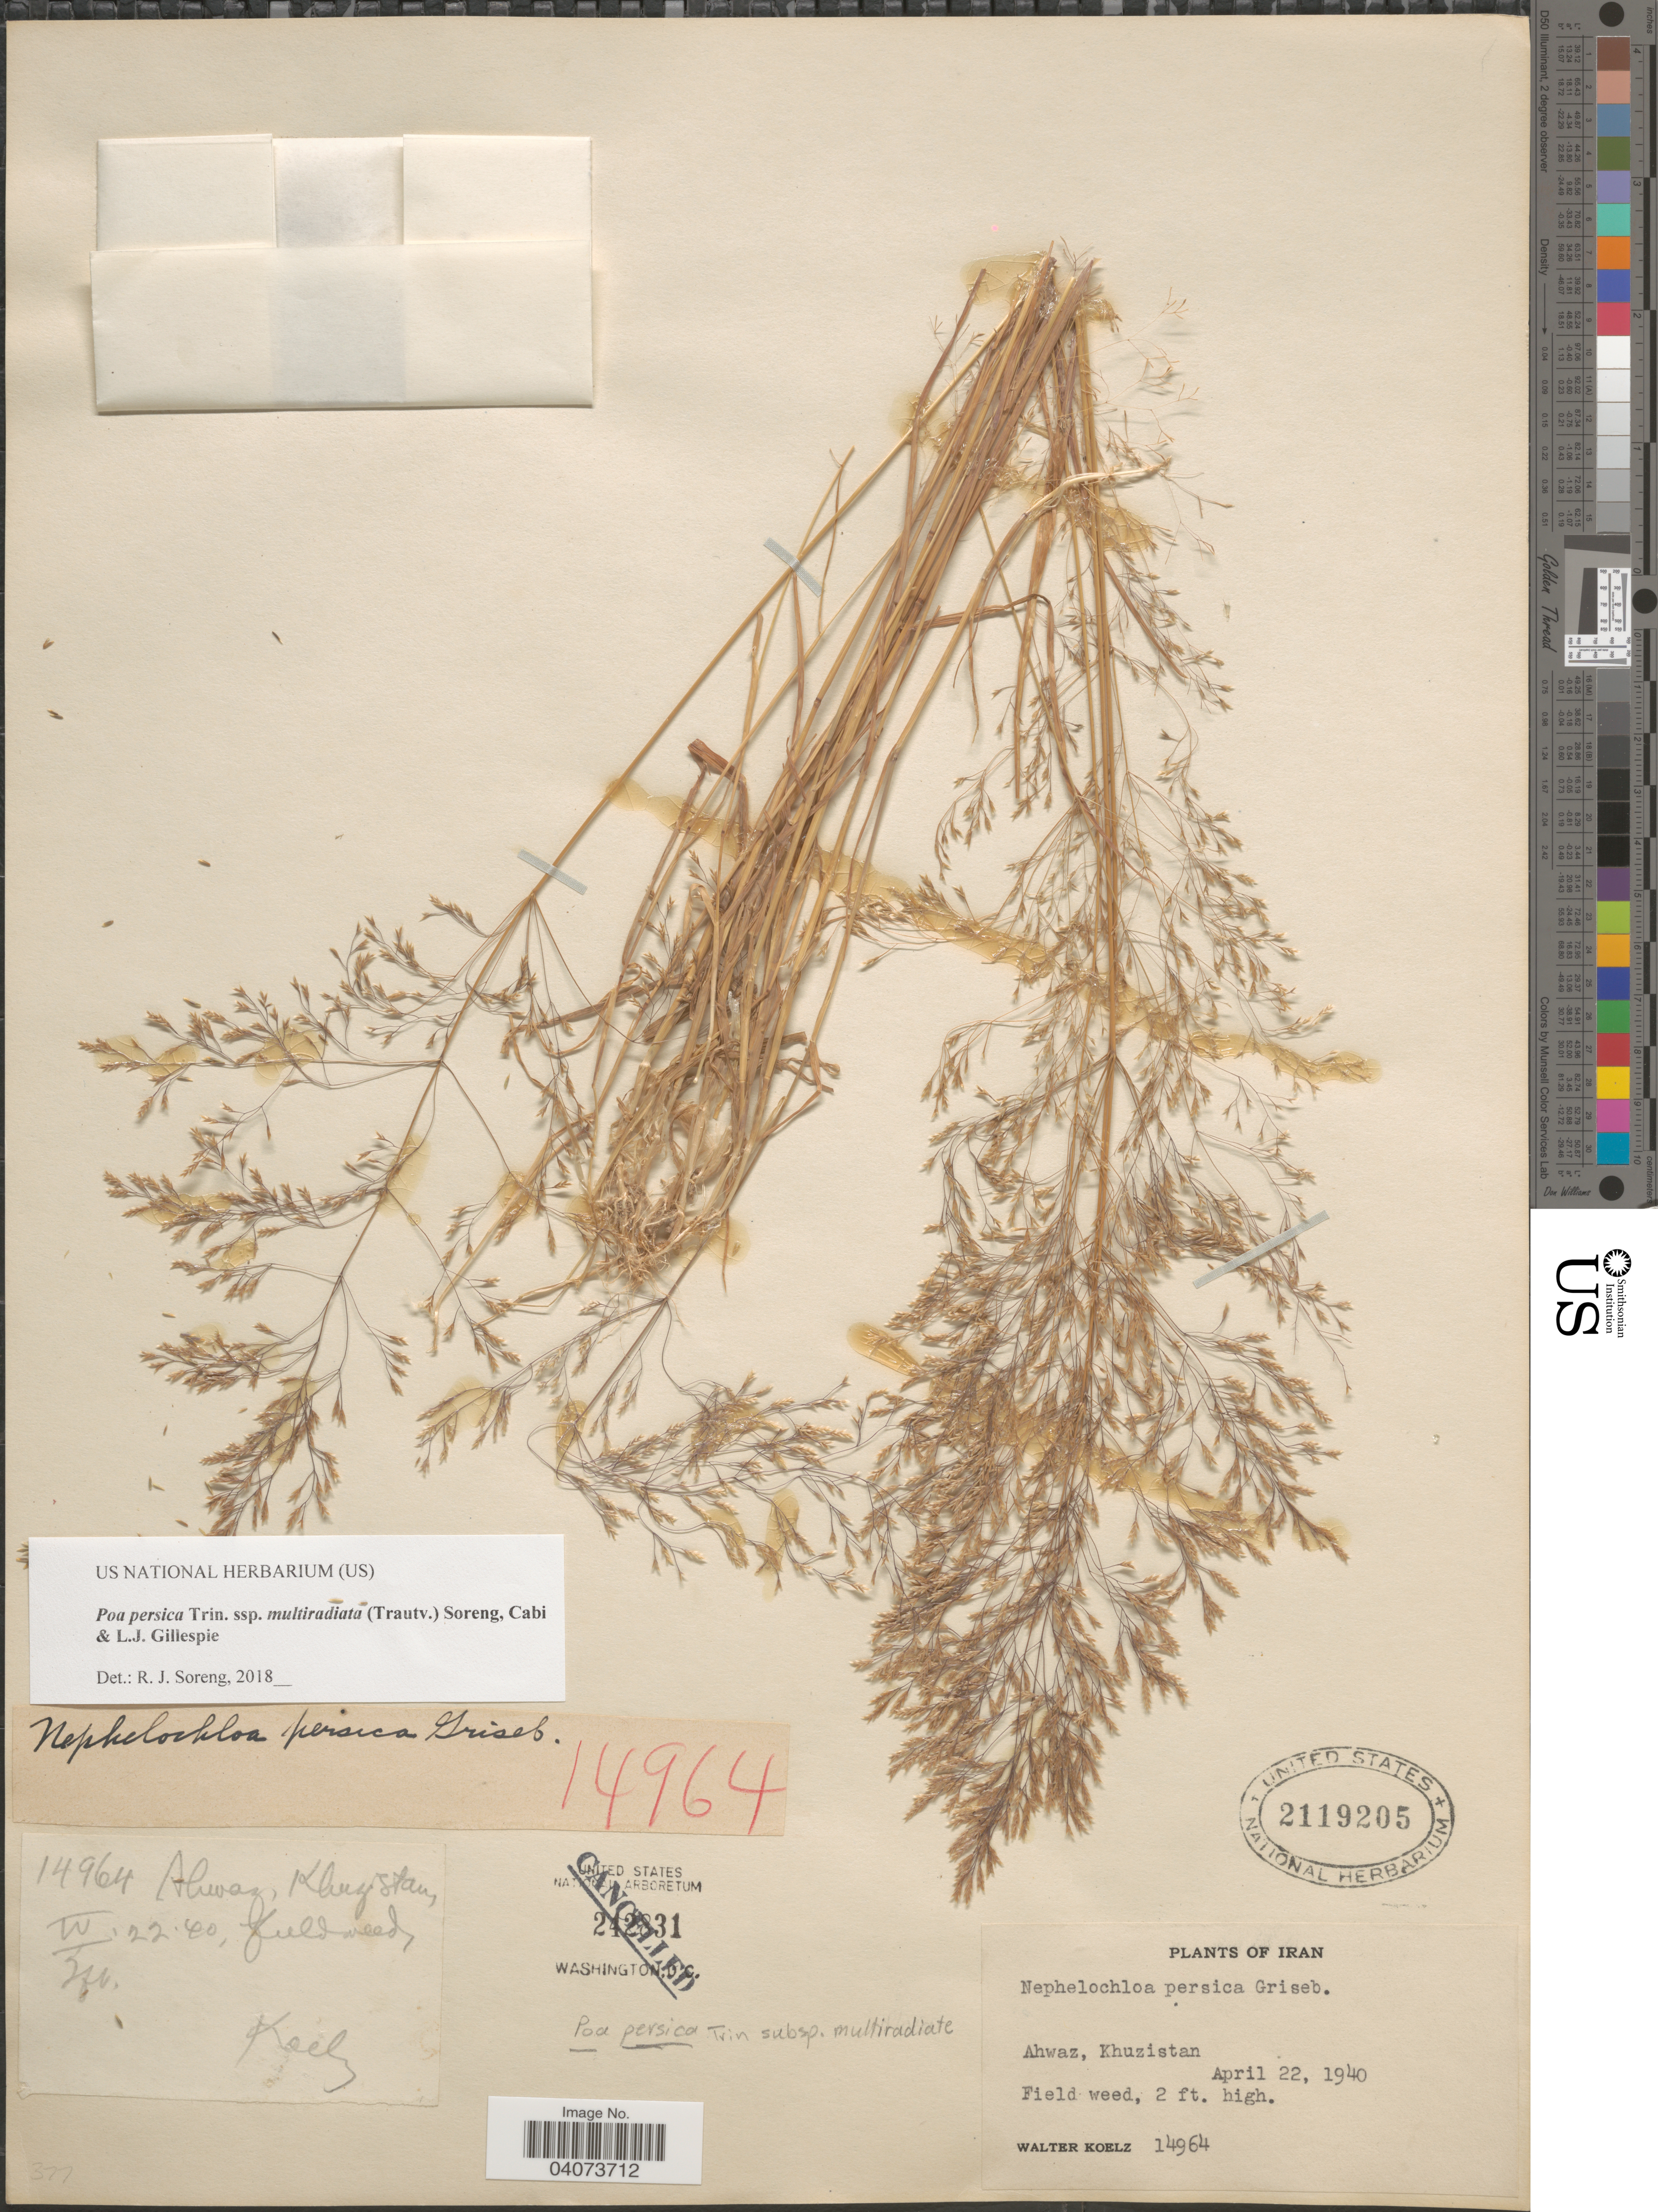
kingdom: Plantae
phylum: Tracheophyta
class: Liliopsida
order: Poales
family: Poaceae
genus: Poa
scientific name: Poa persica subsp. multiradiata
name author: (Trautv.) Soreng et al.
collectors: W. N. Koelz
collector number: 14964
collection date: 1940-04-22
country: Iran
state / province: Khuzestan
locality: Ahwaz, Khuzistan.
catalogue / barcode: US 2119205